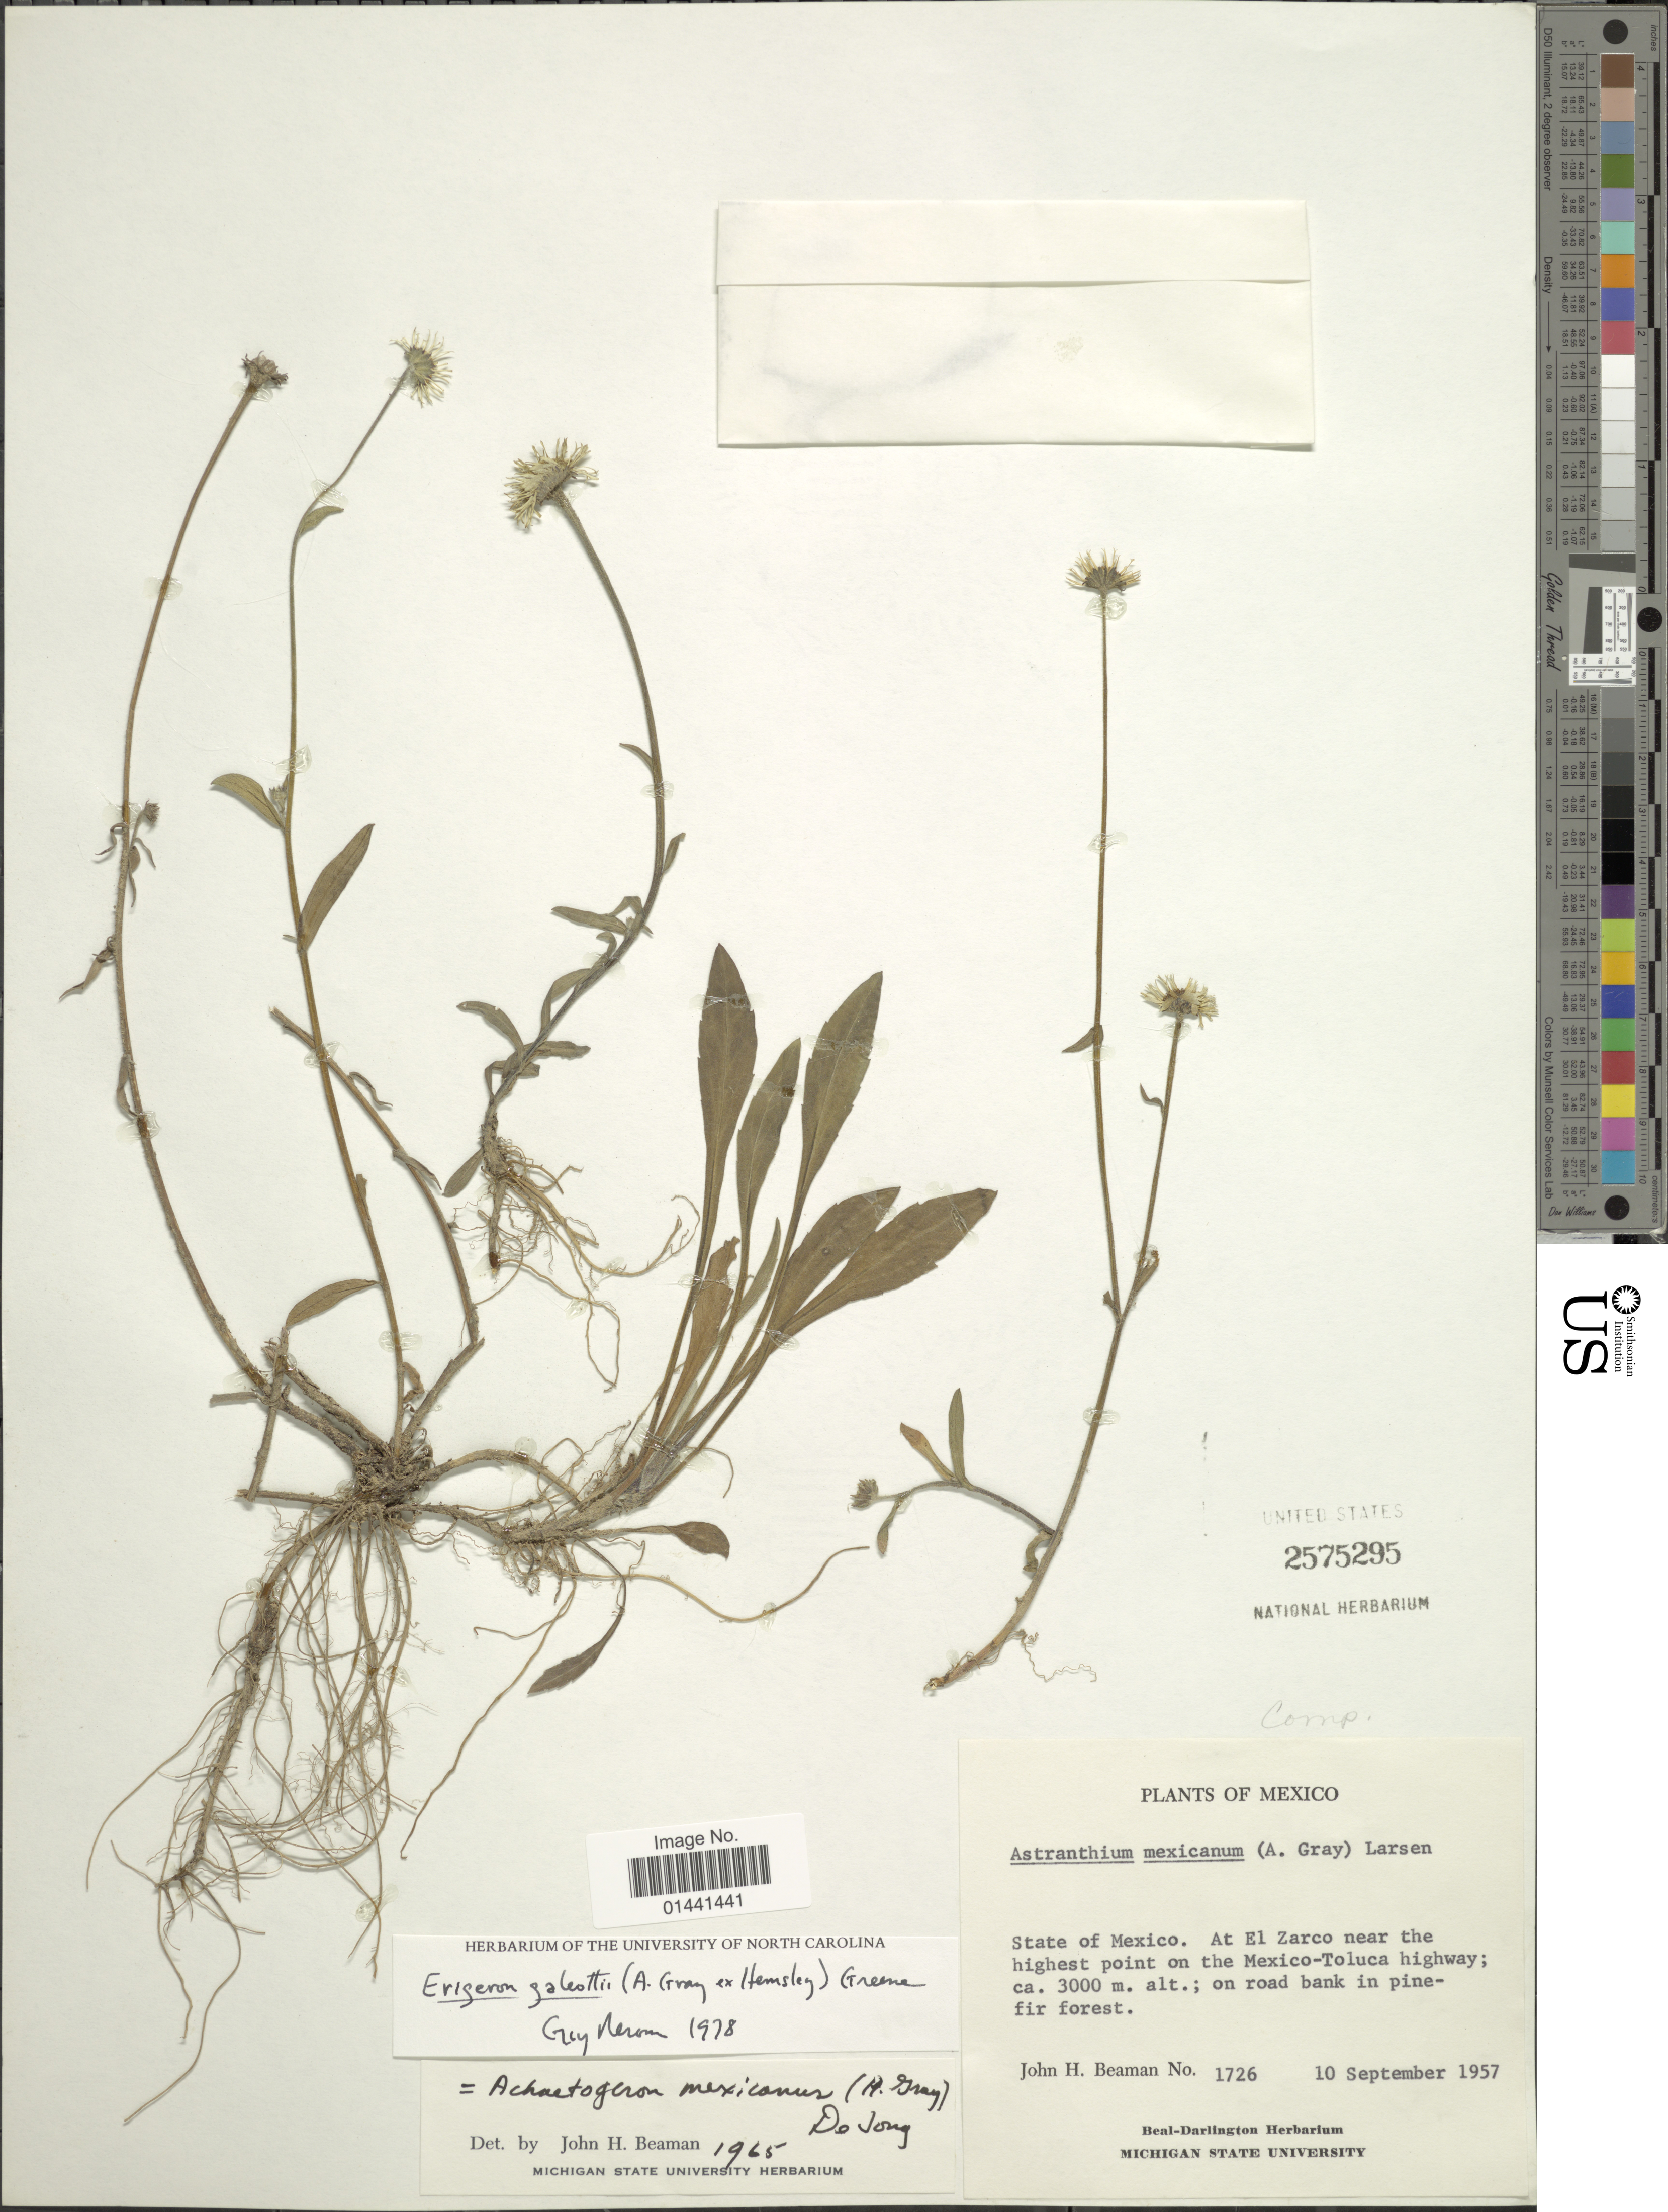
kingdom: Plantae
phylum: Tracheophyta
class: Magnoliopsida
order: Asterales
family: Asteraceae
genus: Erigeron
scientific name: Erigeron galeottii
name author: (A. Gray ex Hemsl.) Greene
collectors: J. H. Beaman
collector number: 1726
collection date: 1957-09-10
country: Mexico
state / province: México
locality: At El Zarco near the highest point on the Mexico-Toluca highway; on road bank in pine-fir forest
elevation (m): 3000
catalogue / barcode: US 2575295